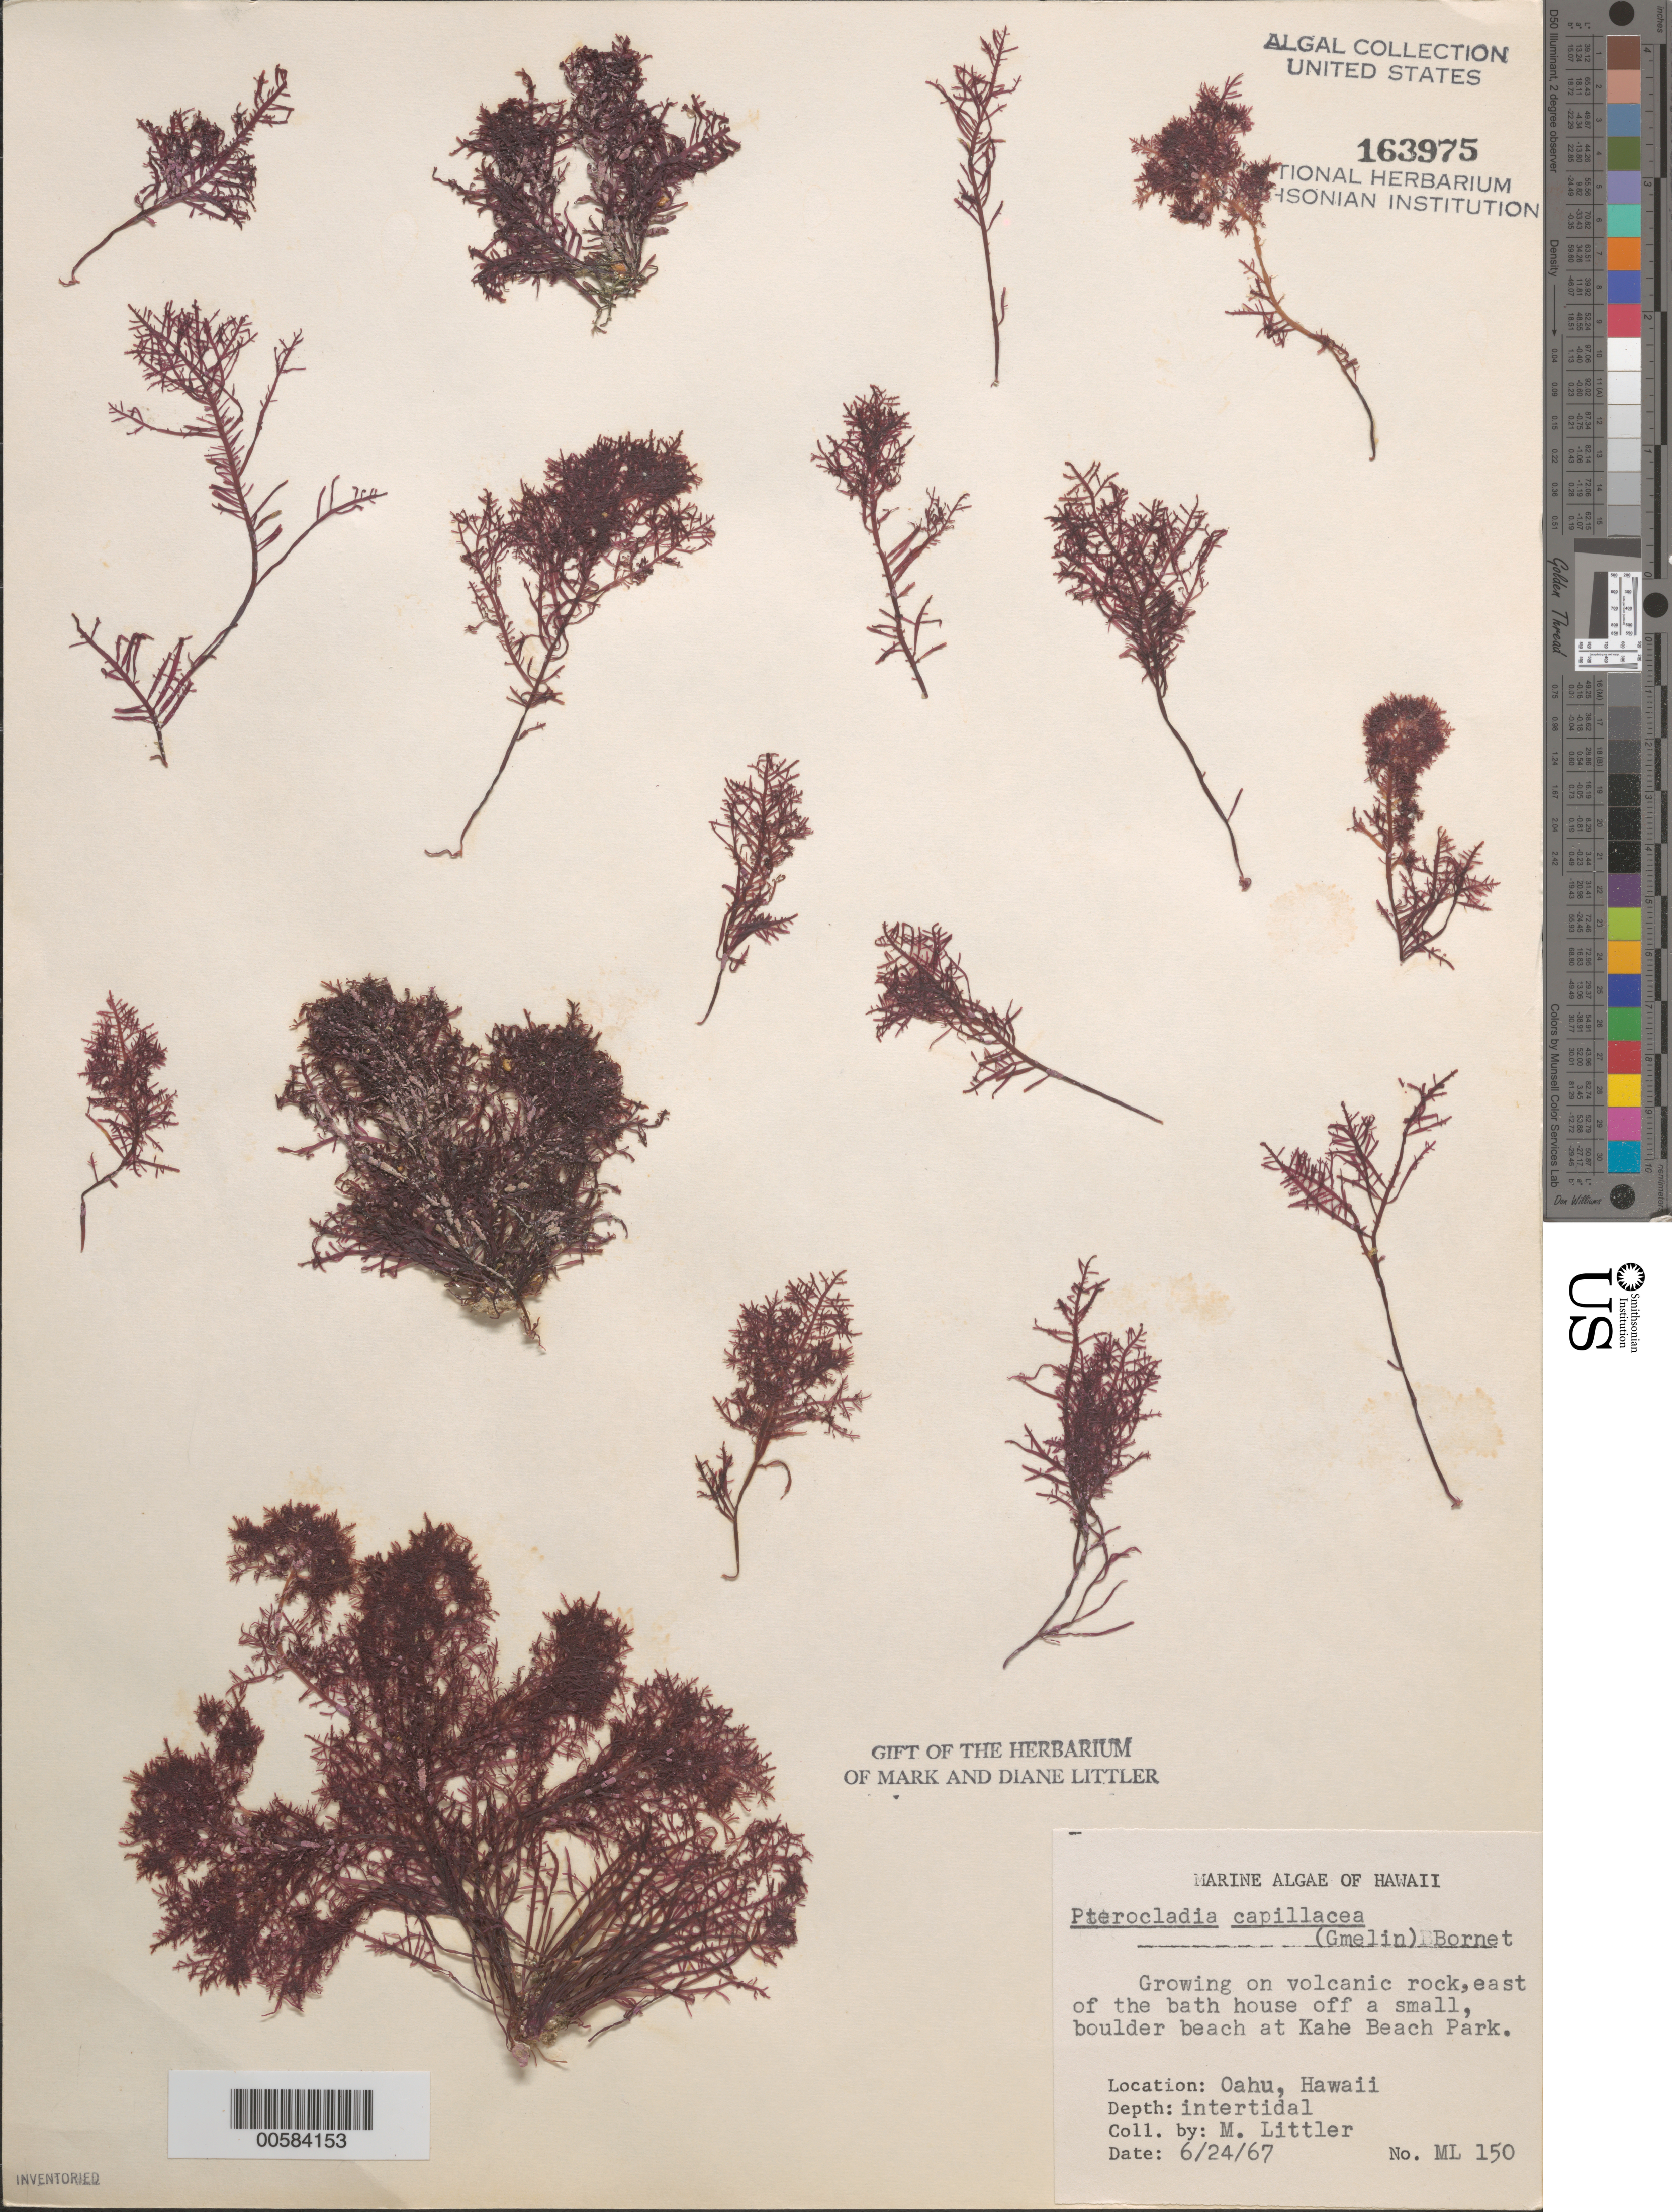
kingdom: Plantae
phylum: Rhodophyta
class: Florideophyceae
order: Gelidiales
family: Pterocladiaceae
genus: Pterocladiella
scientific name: Pterocladiella capillacea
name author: (S.G. Gmel.) Santelices & Hommers.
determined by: Algae name updating Project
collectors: M. M. Littler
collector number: ML 150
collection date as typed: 24 Jun 1967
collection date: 1967-06-24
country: United States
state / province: Hawaii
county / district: Honolulu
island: Oahu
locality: Kahe Beach Park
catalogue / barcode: US 163975